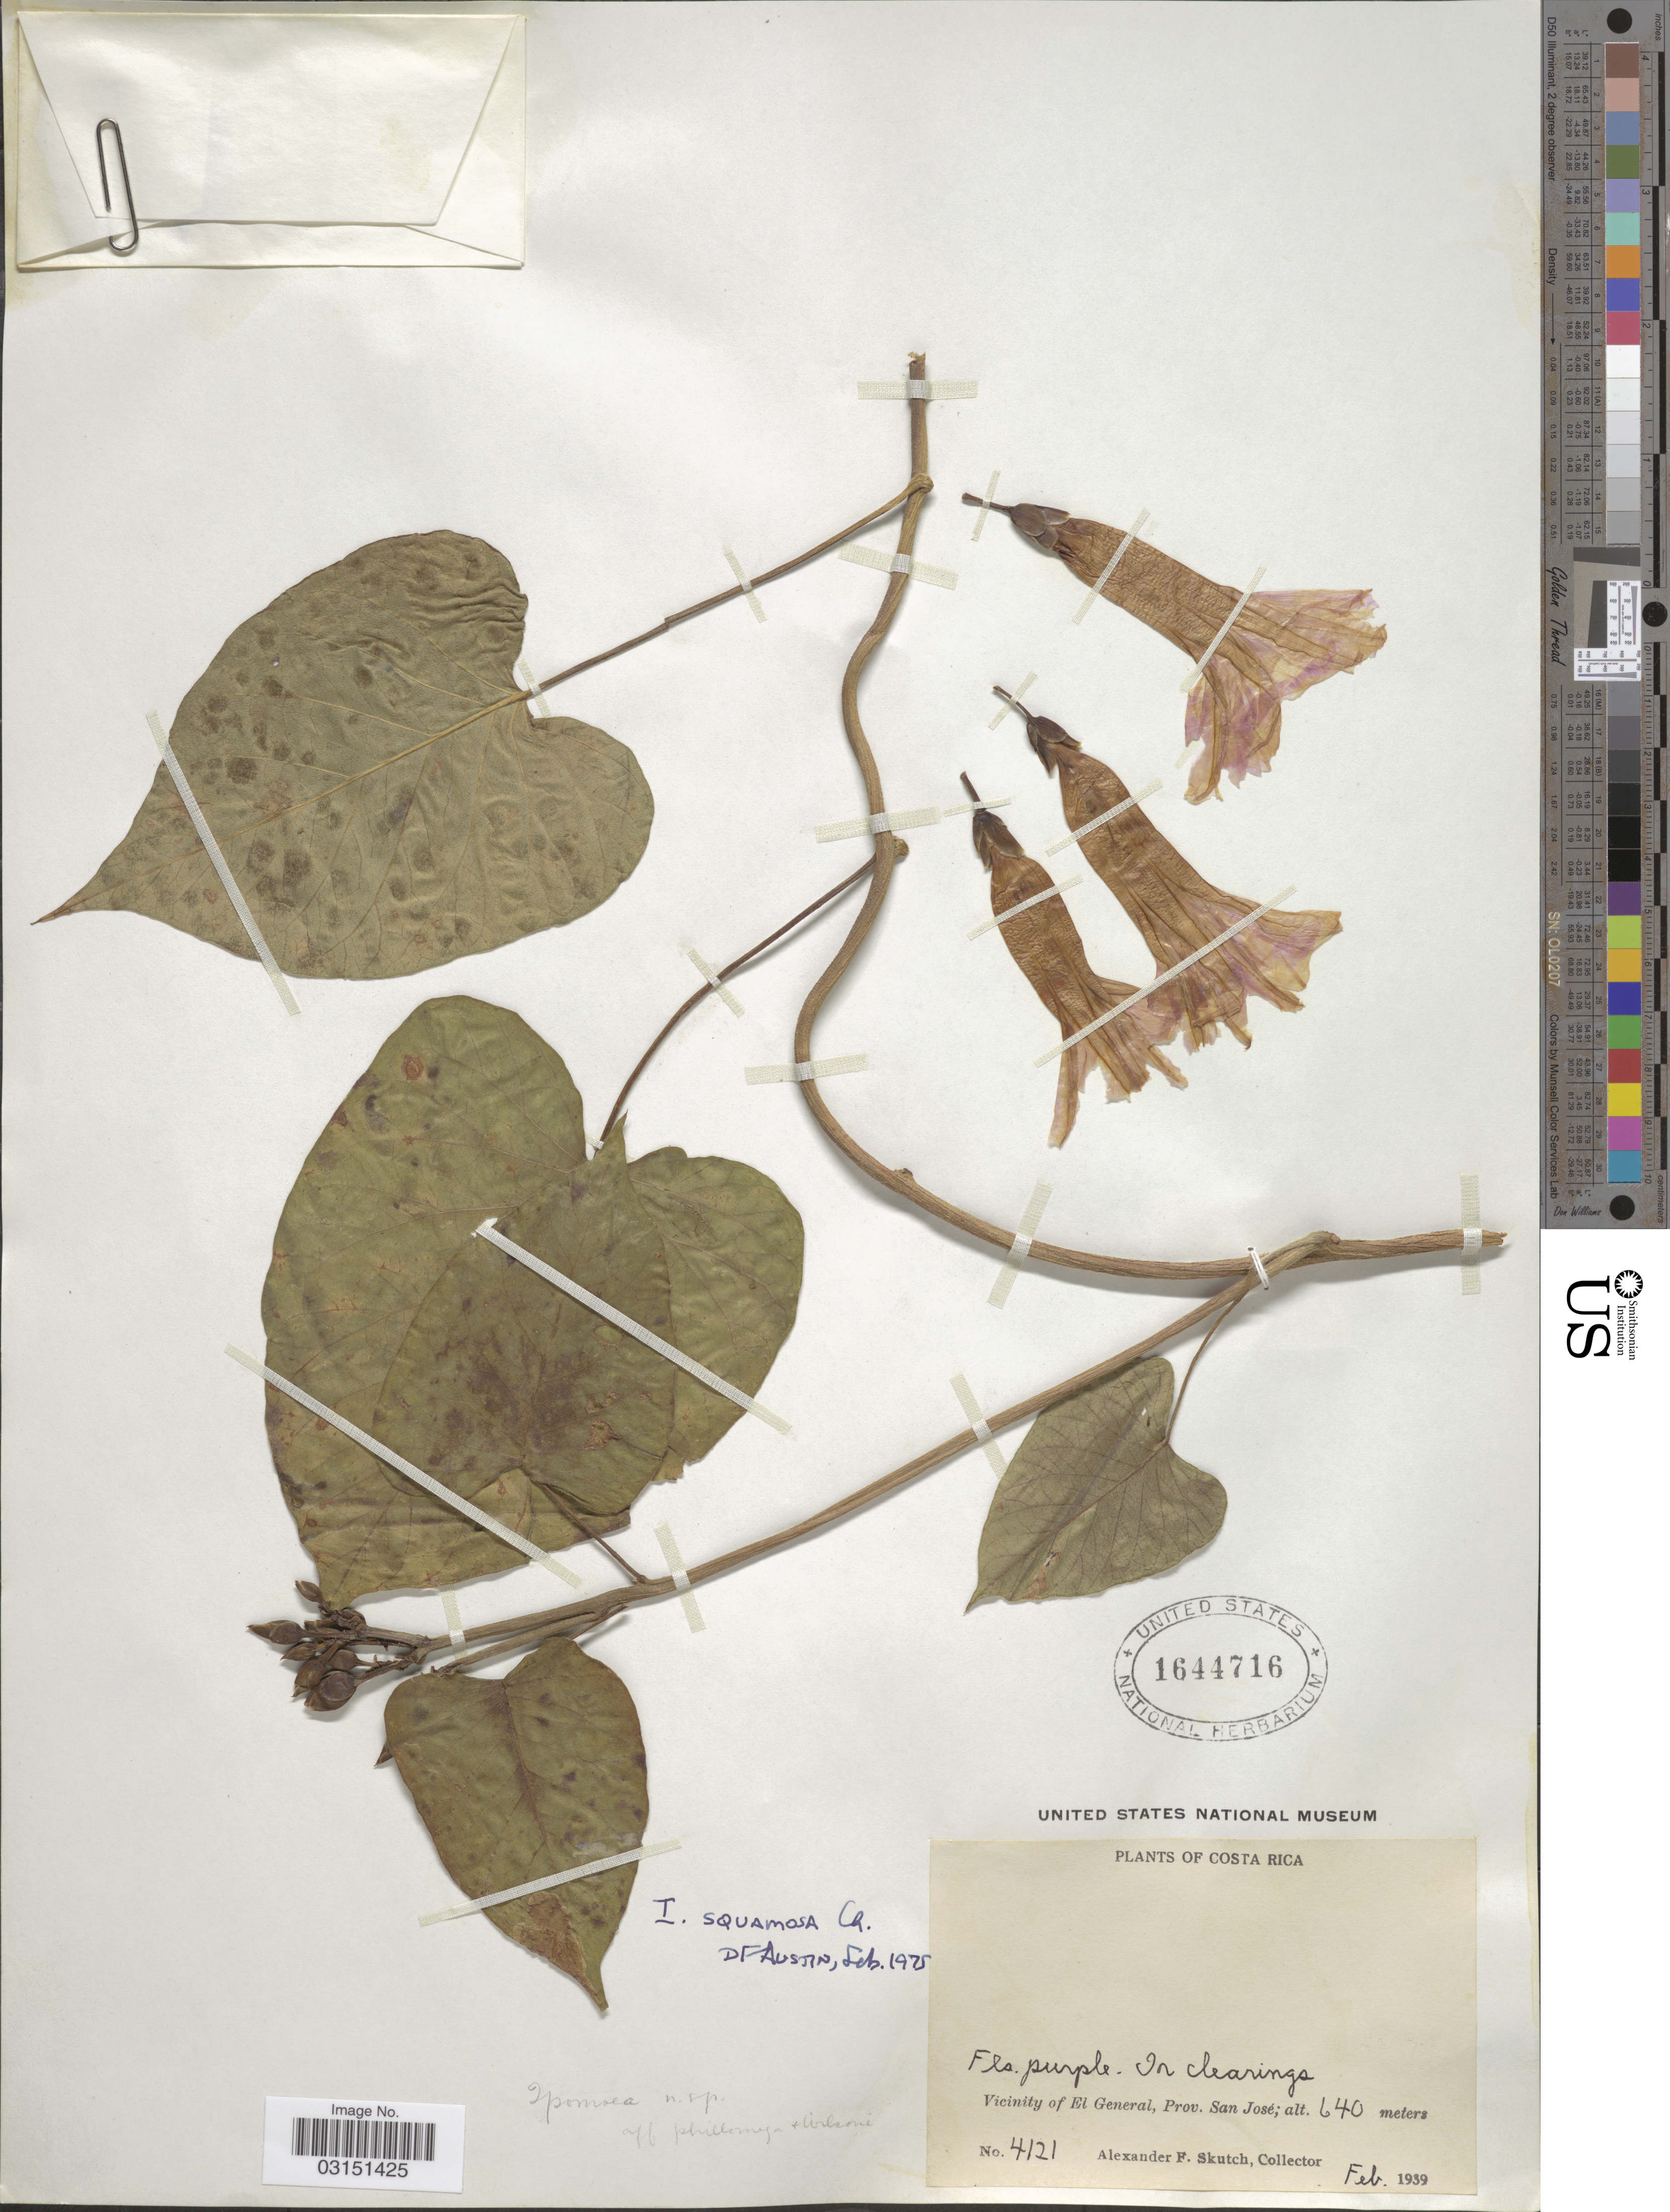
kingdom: Plantae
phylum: Tracheophyta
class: Magnoliopsida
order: Solanales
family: Convolvulaceae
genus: Ipomoea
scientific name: Ipomoea squamosa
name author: Choisy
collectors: A. F. Skutch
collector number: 4121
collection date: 1939-02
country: Costa Rica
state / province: San José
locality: Vicinity of El General.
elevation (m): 640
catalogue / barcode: US 1644716